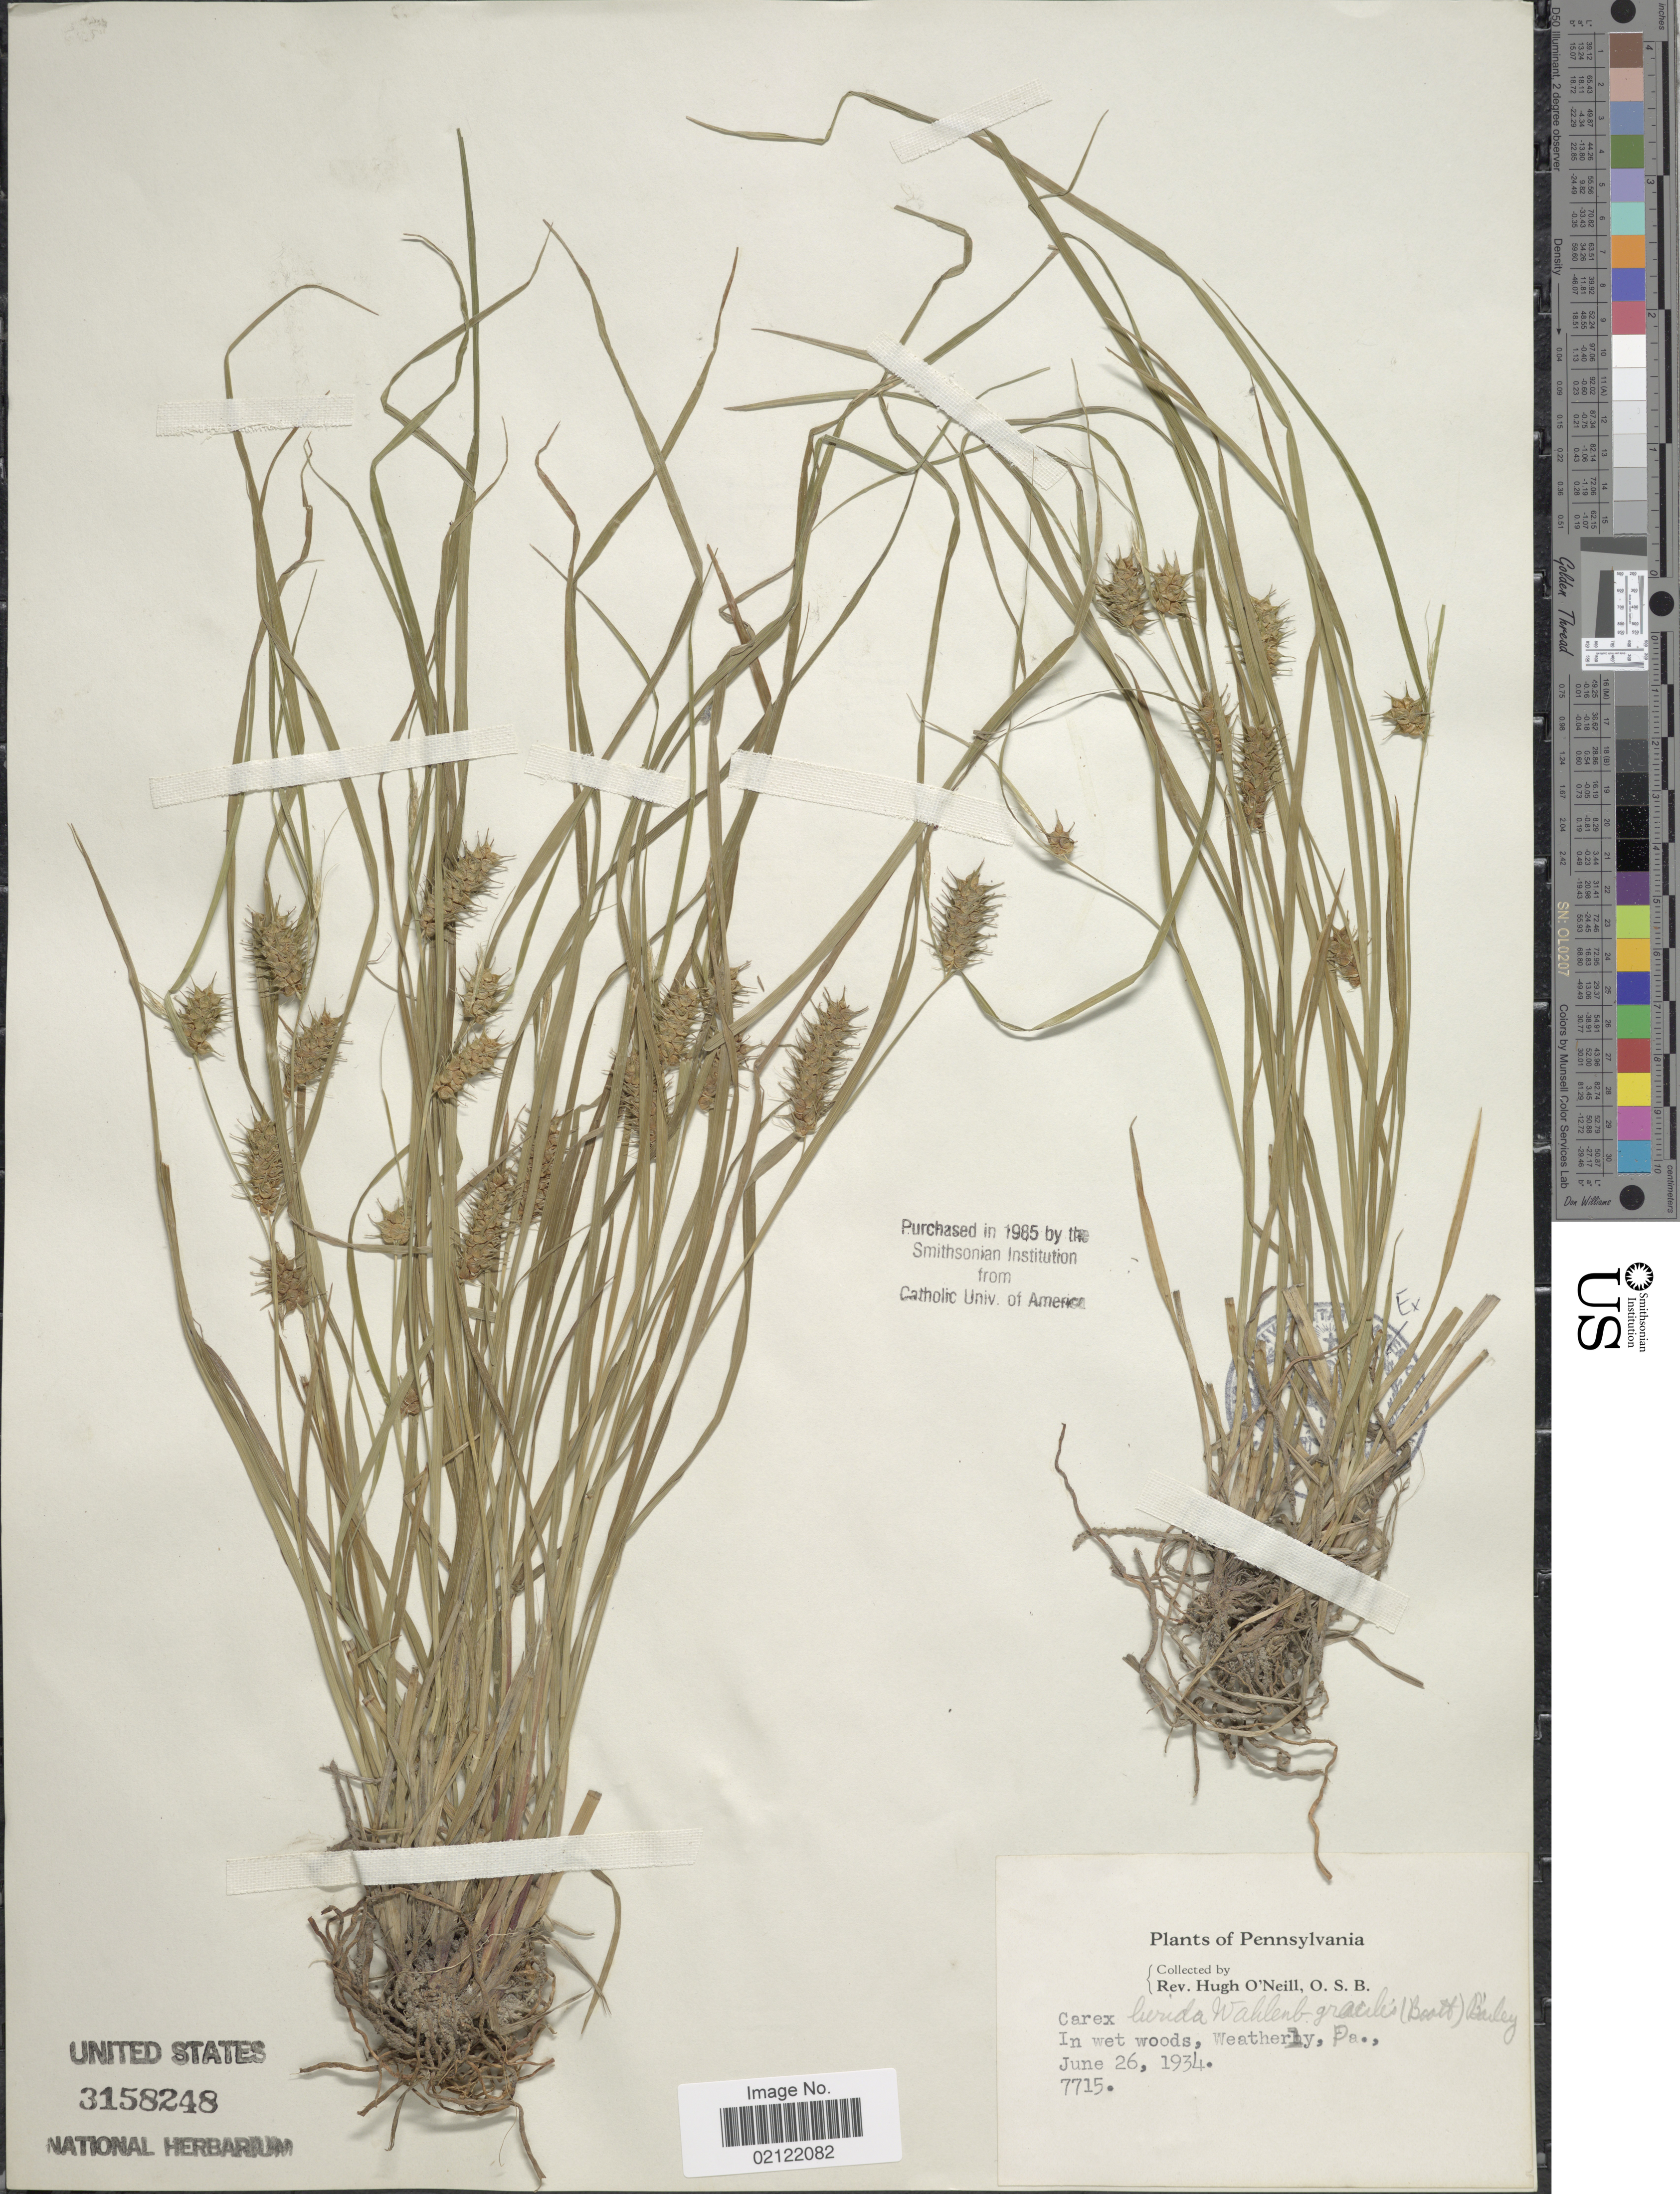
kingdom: Plantae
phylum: Tracheophyta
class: Liliopsida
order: Poales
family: Cyperaceae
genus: Carex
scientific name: Carex lurida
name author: Wahlenb.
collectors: H. O'Neill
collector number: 7715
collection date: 1934-06-26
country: United States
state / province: Pennsylvania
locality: In wet woods, Weatherby, Pa.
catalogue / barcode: US 3158248